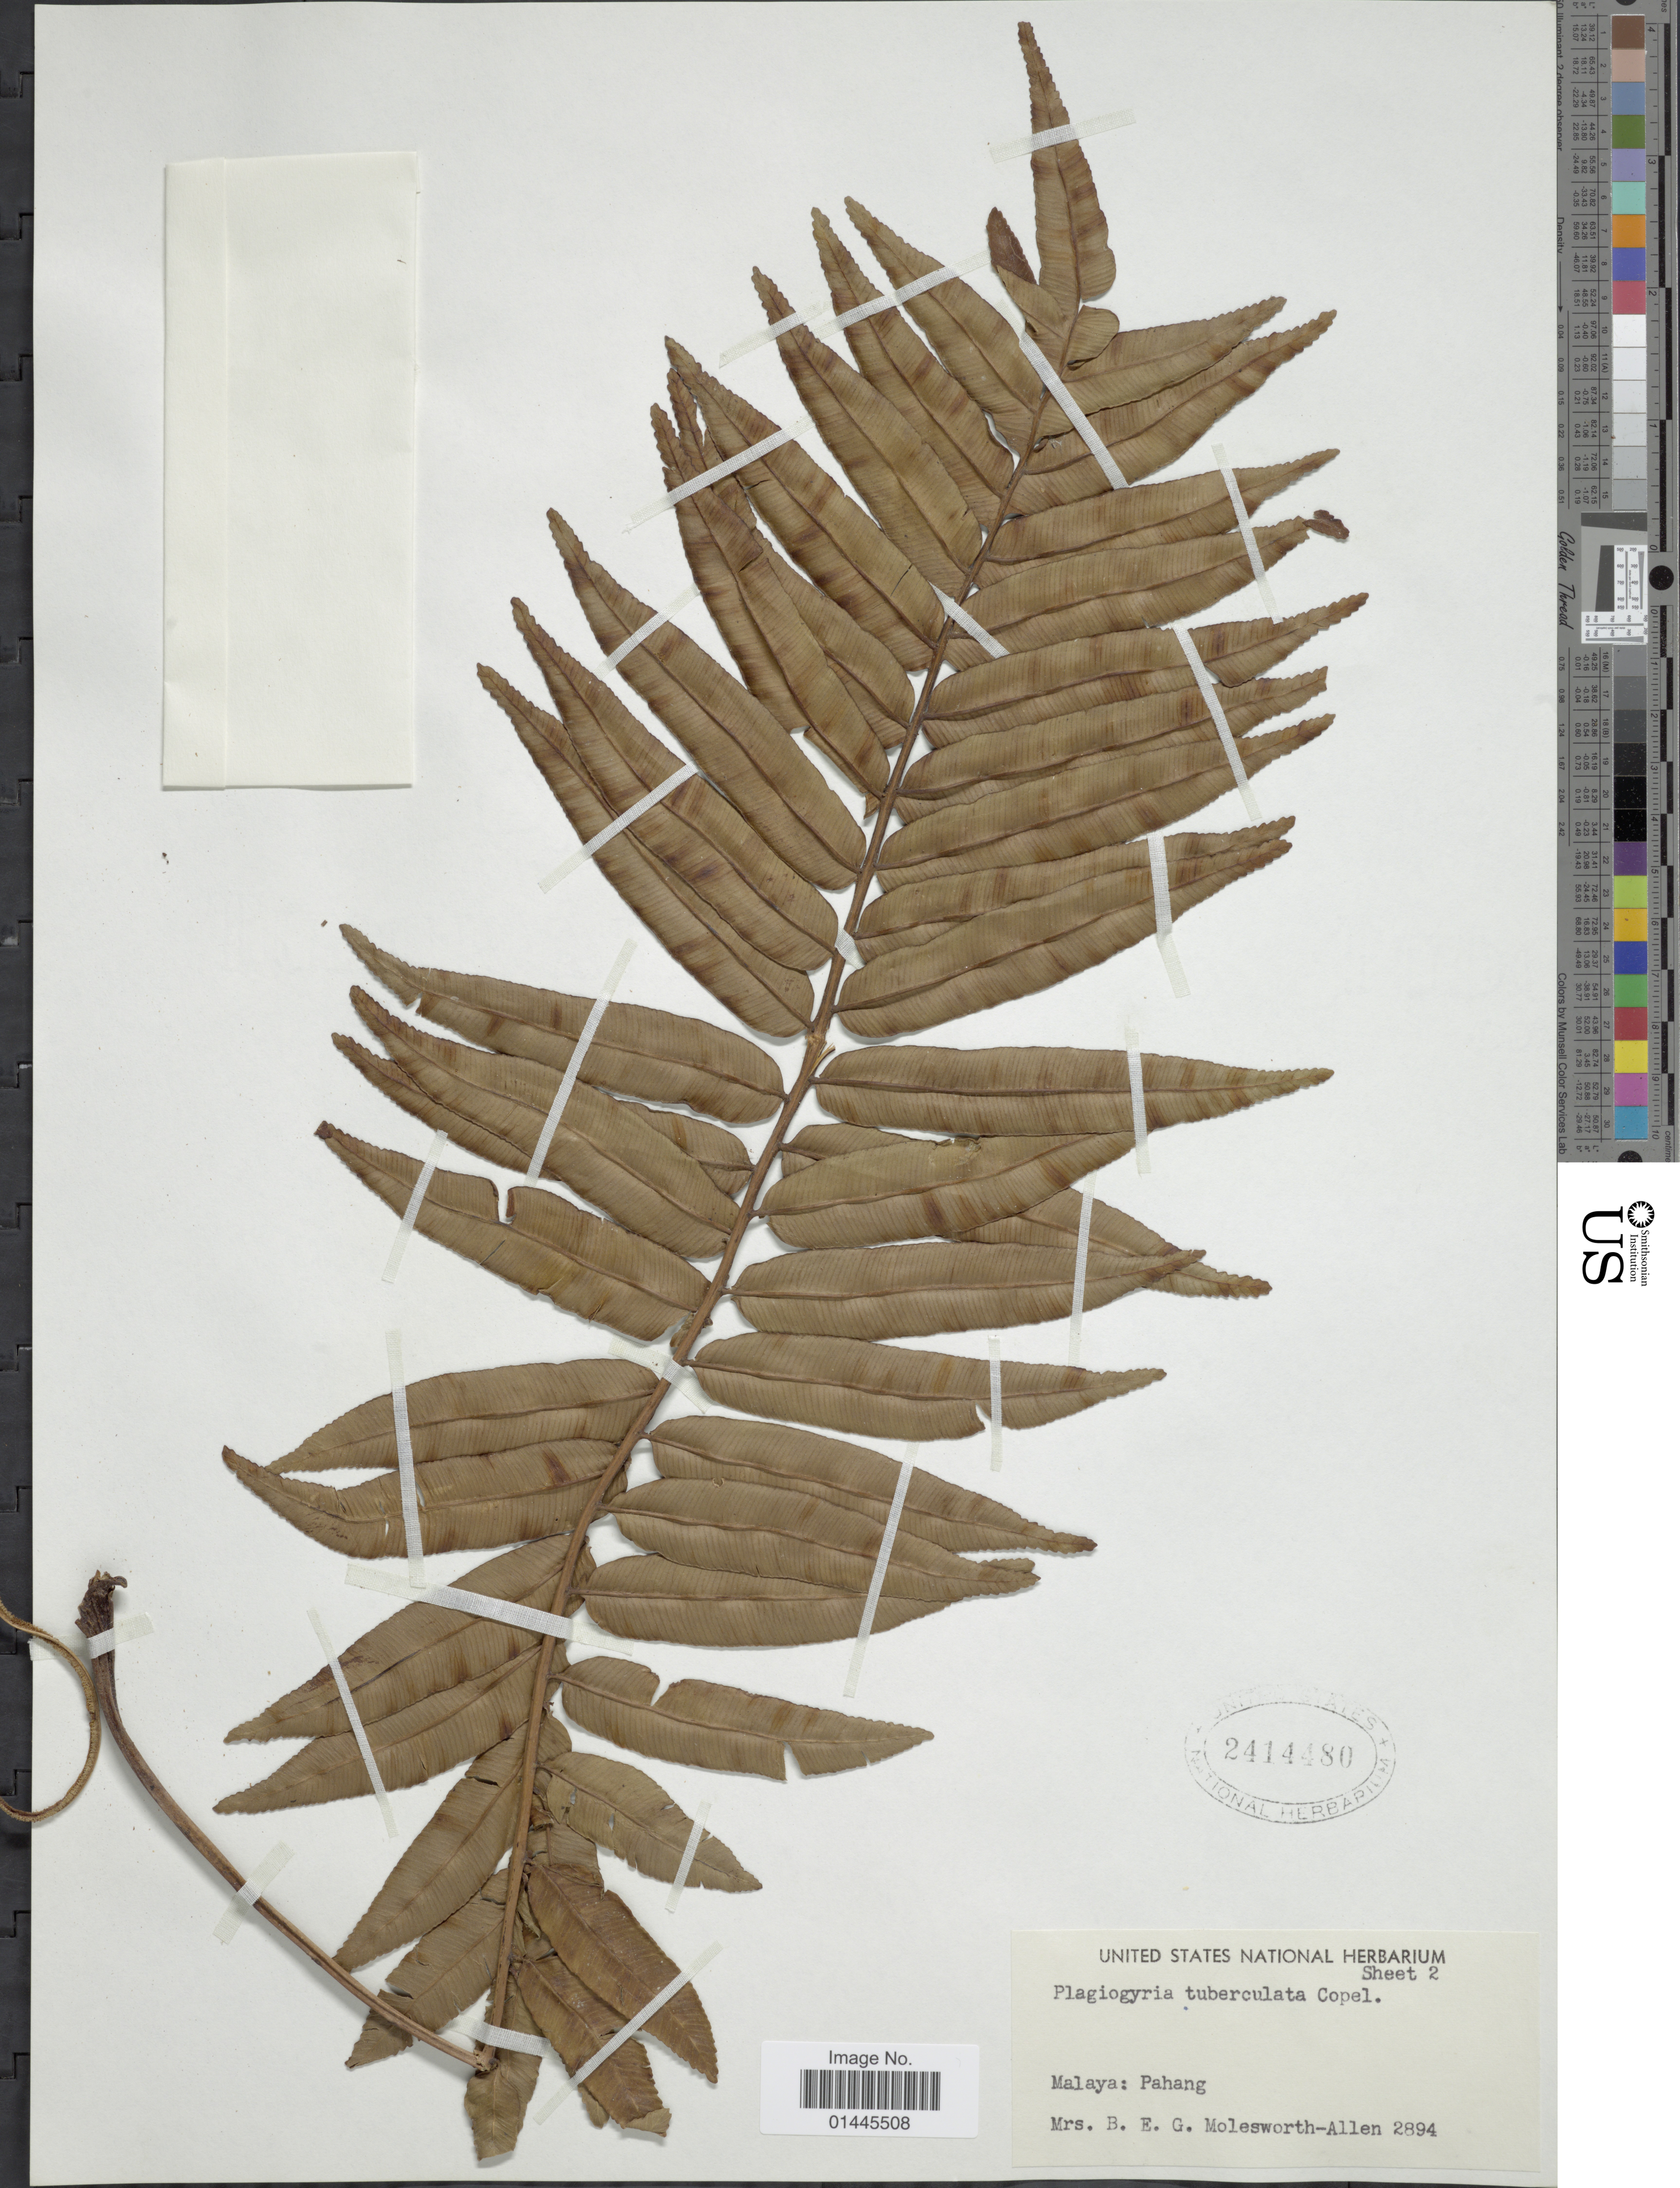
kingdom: Plantae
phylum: Tracheophyta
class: Polypodiopsida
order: Cyatheales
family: Plagiogyriaceae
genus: Plagiogyria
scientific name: Plagiogyria tuberculata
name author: Copel.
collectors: Mrs. B. E. G. Molesworth-Allen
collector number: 2894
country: Malaysia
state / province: Pahang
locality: Malaya.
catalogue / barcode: US 2414480